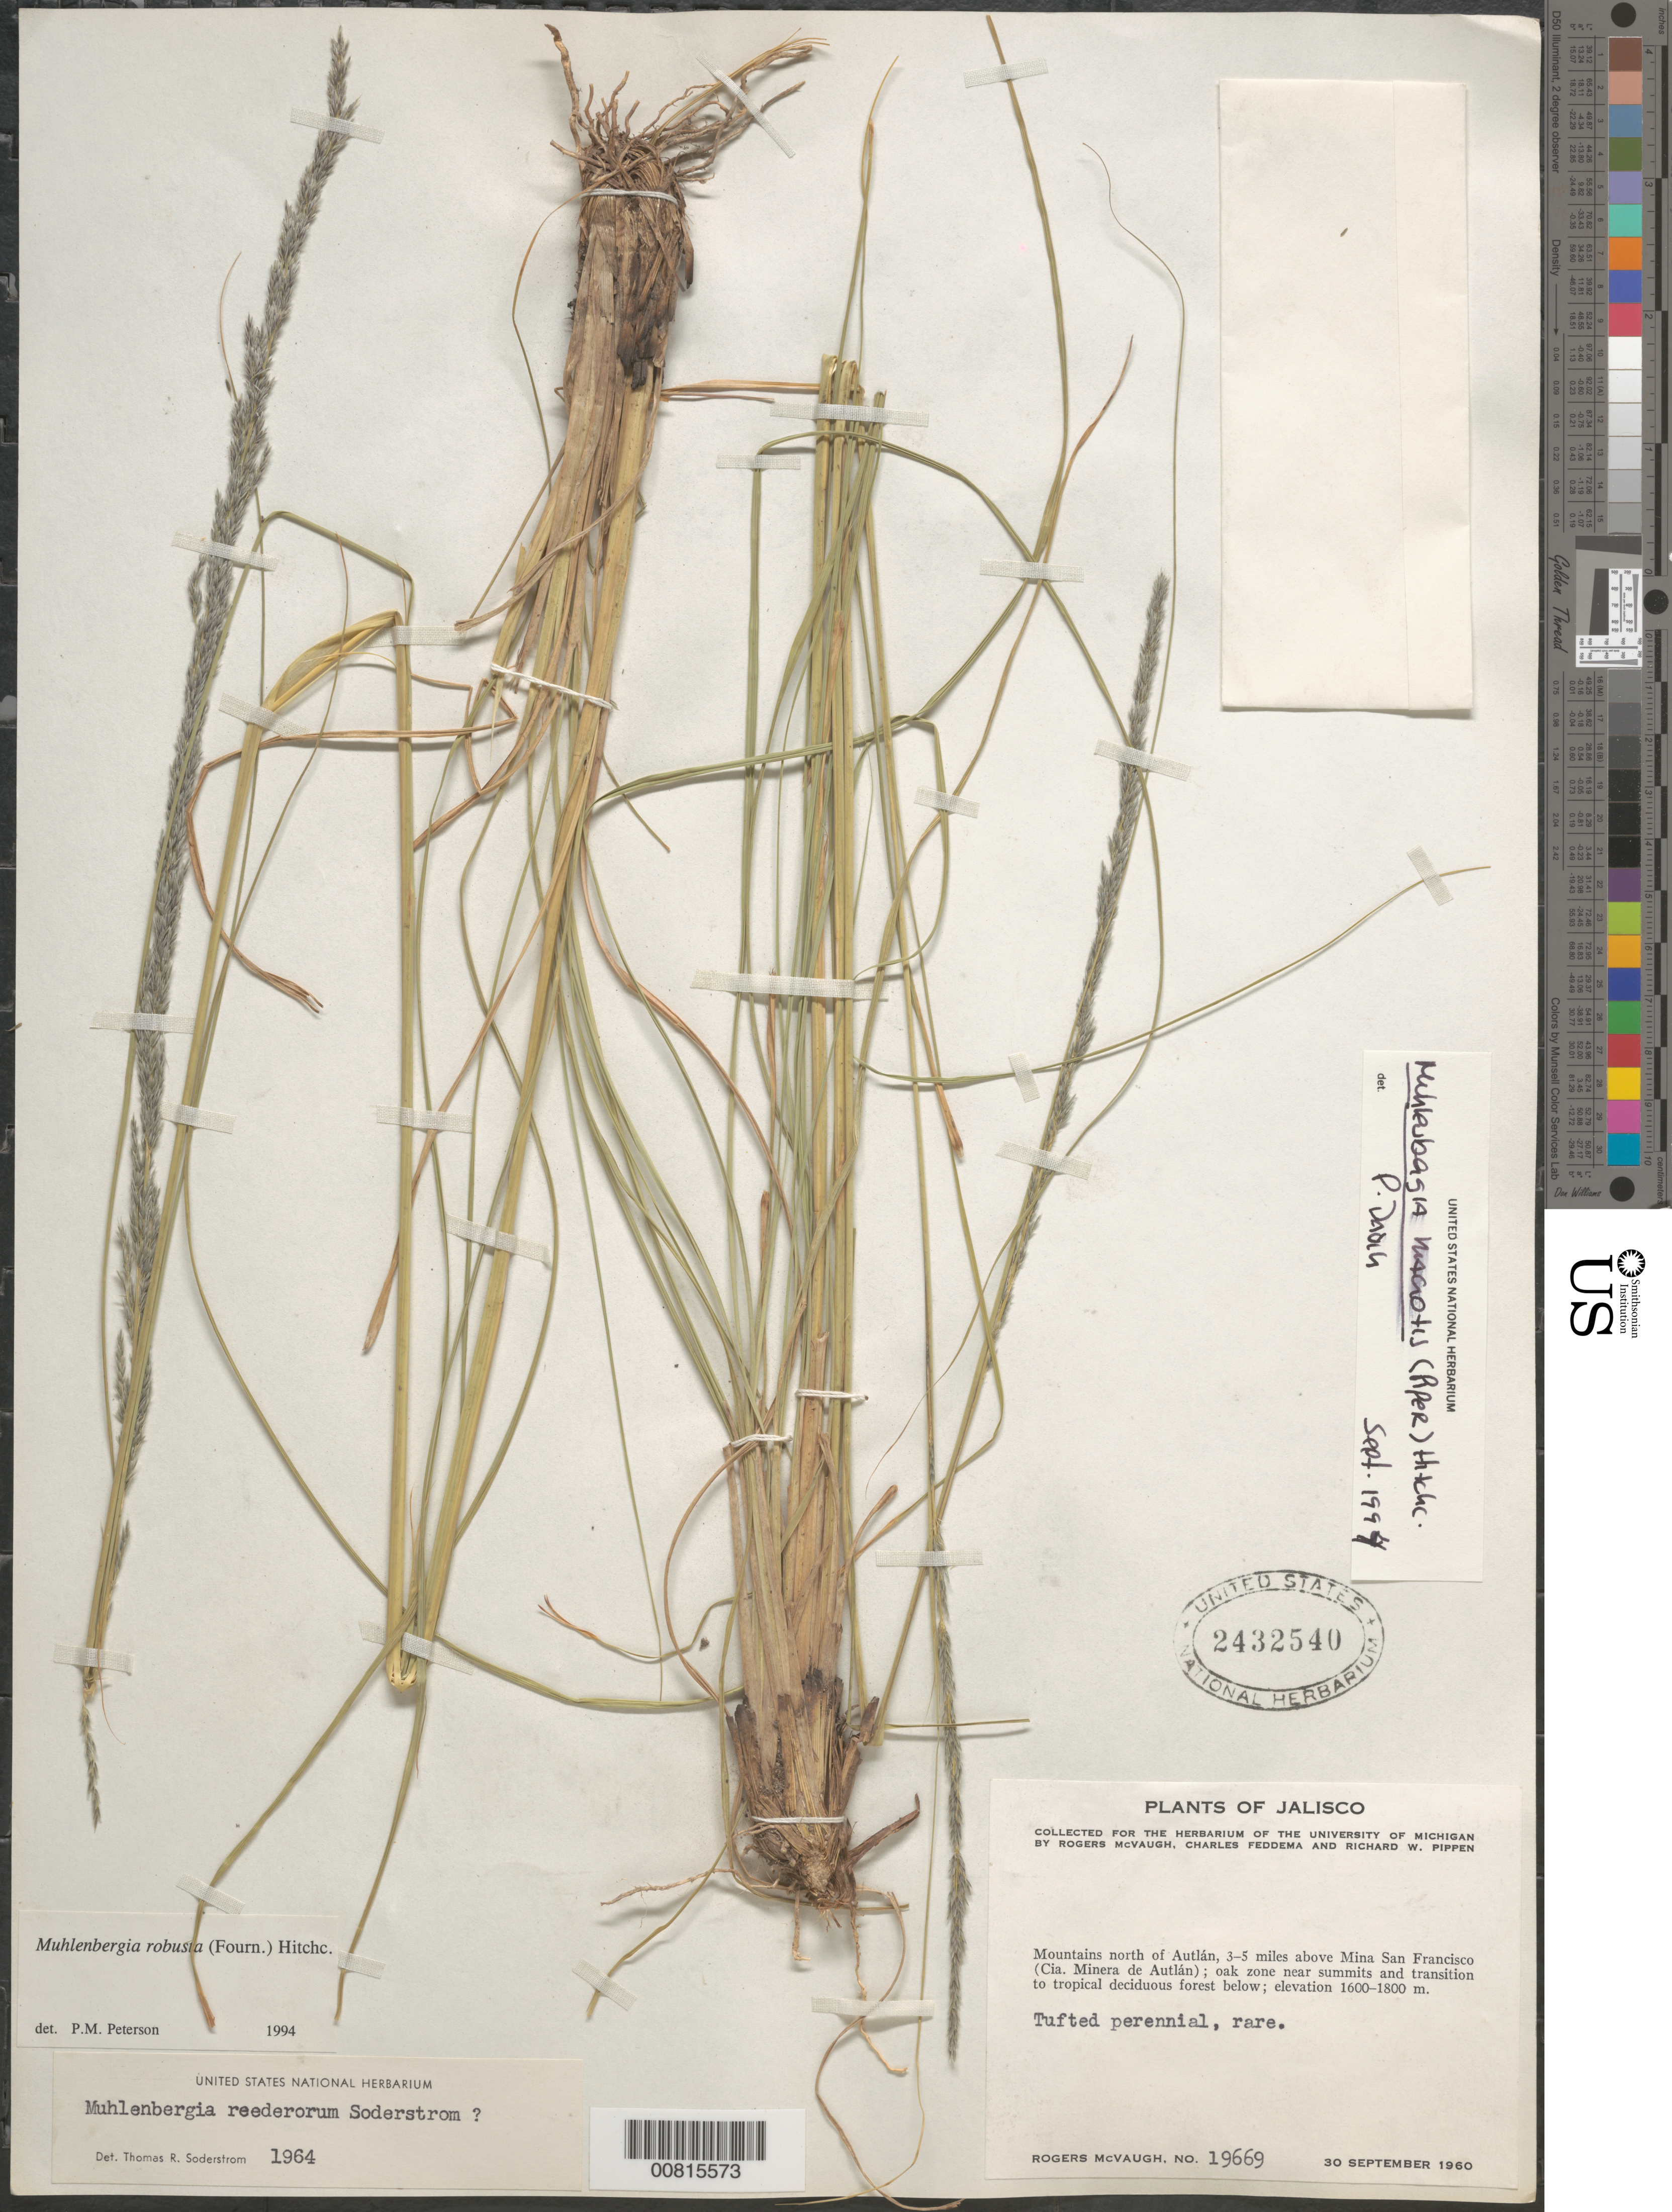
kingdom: Plantae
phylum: Tracheophyta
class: Liliopsida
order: Poales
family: Poaceae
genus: Muhlenbergia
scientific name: Muhlenbergia robusta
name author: (E. Fourn.) Hitchc.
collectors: R. McVaugh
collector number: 19669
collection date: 1960-09-30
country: Mexico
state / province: Jalisco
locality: Mts. N of Autlan, 3-5 mi above Mina San Francisco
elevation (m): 1800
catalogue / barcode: US 2432540